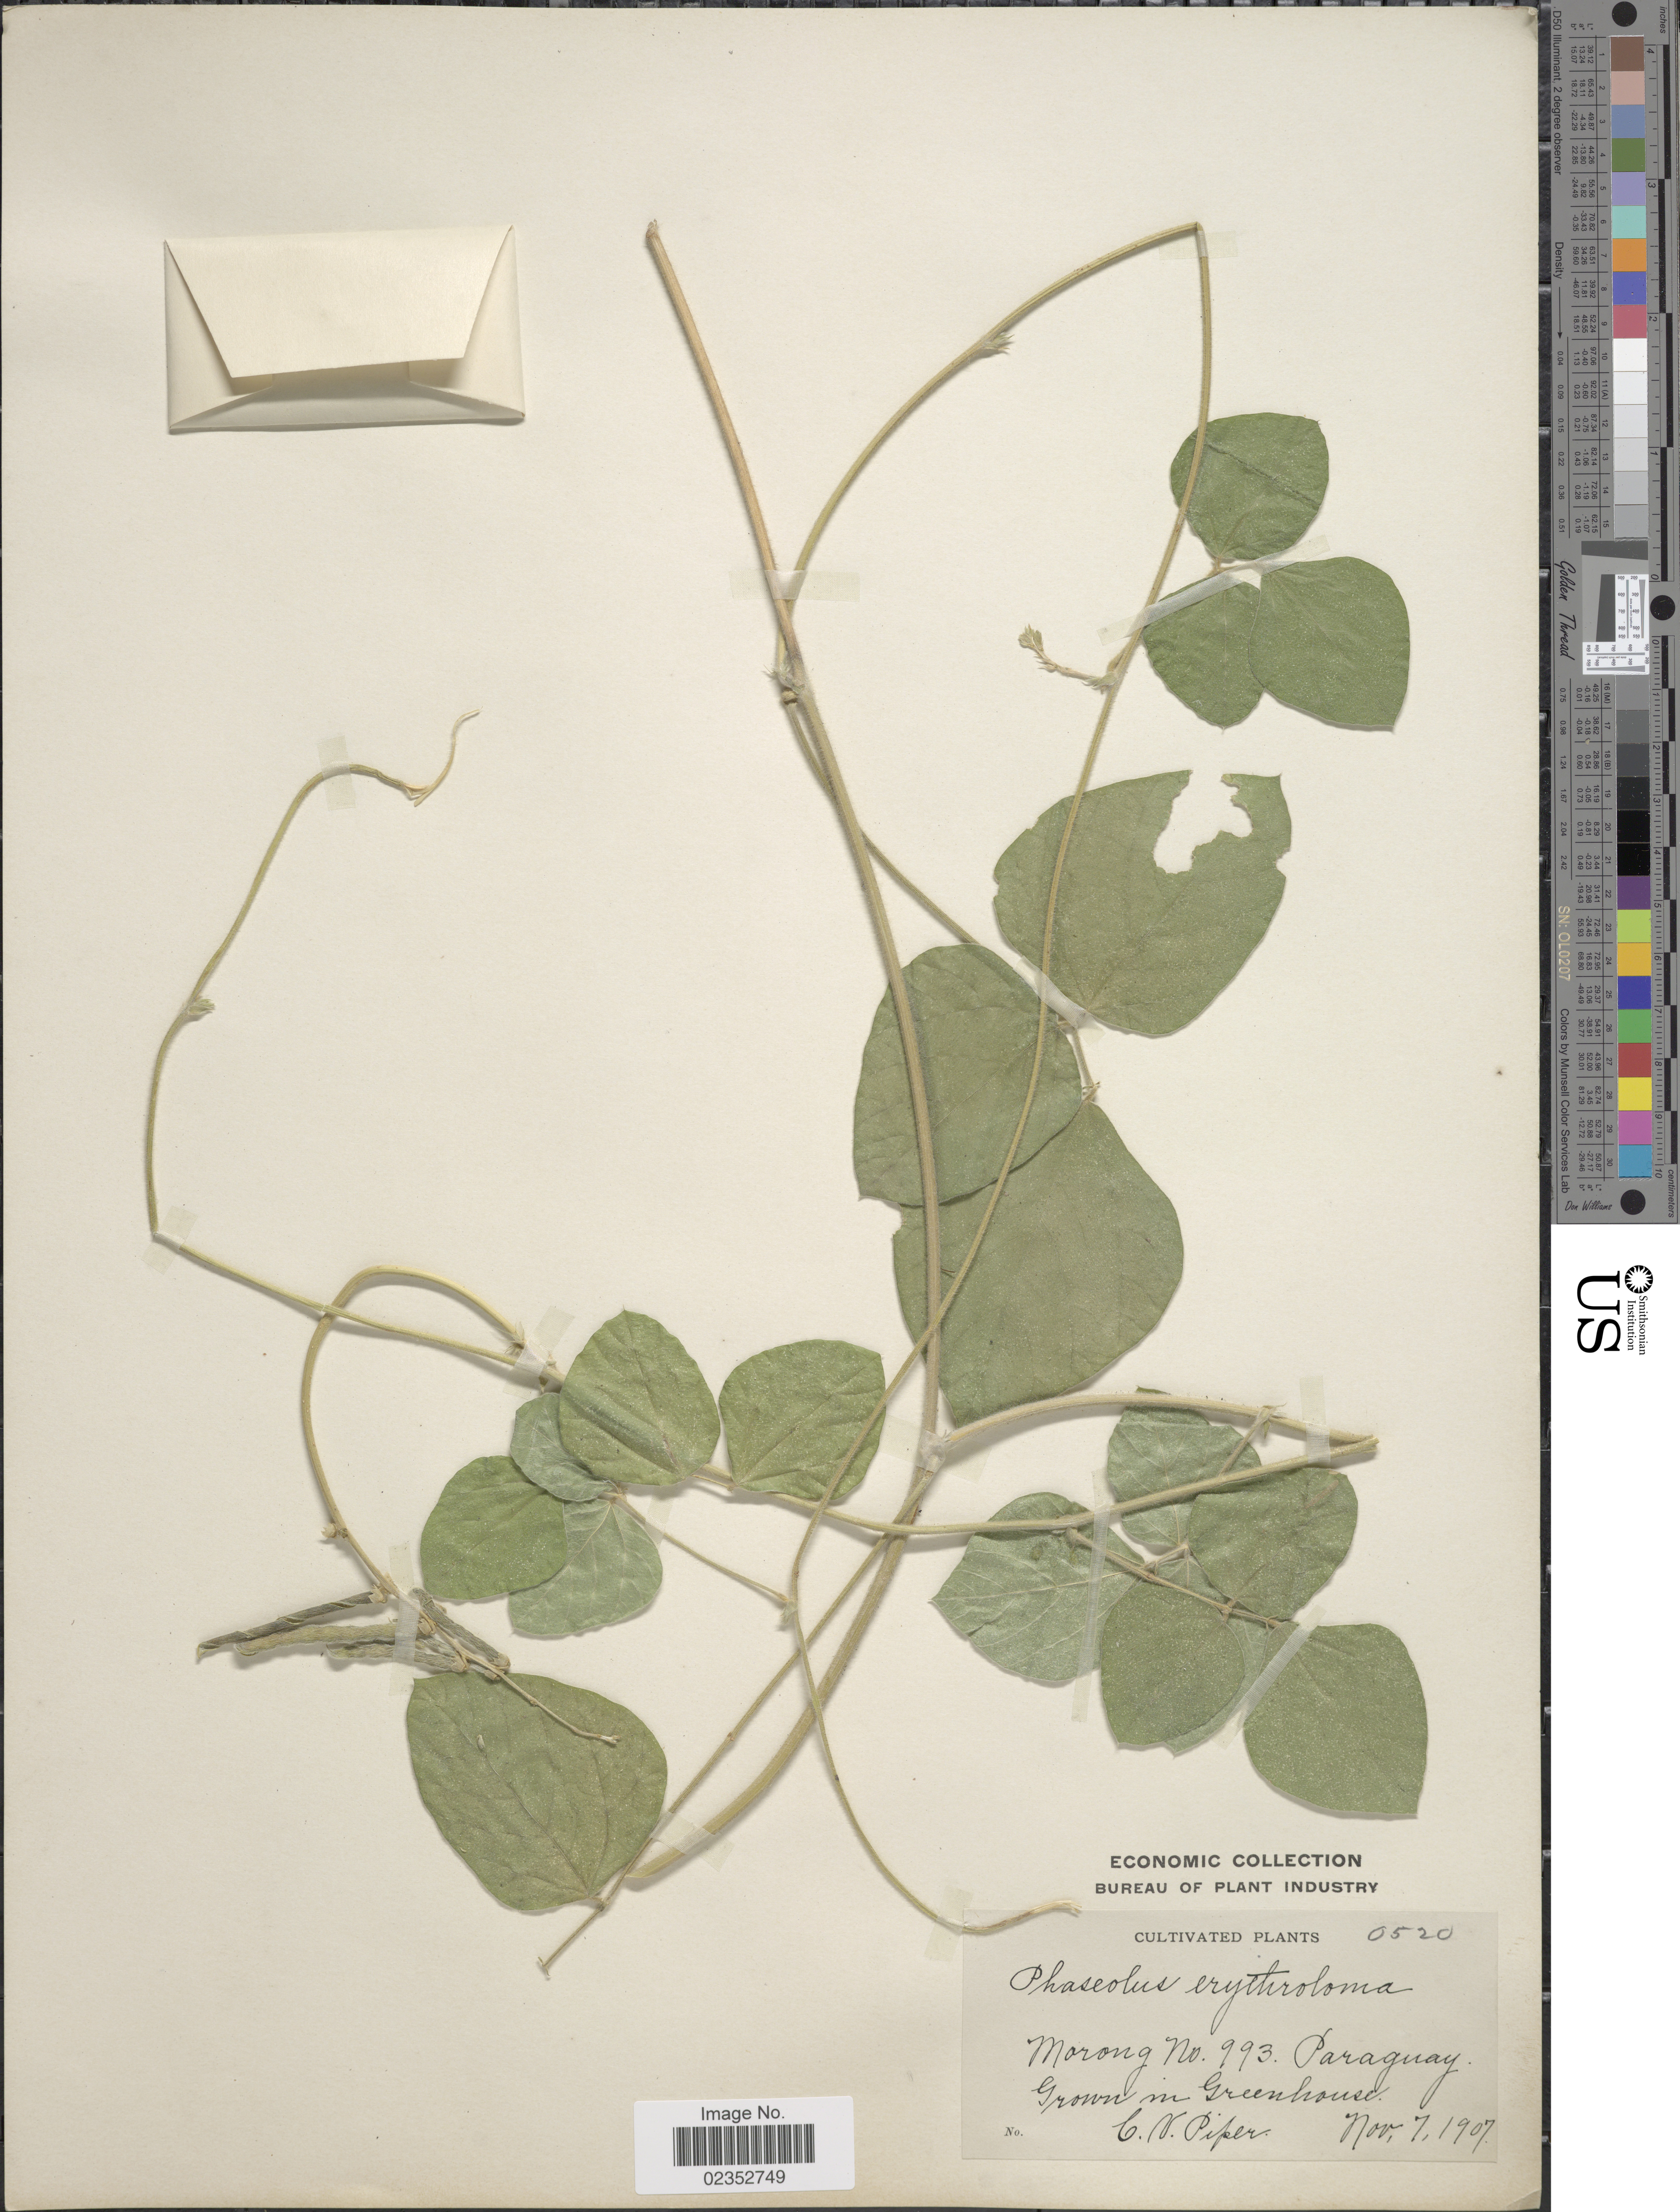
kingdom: Plantae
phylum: Tracheophyta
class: Magnoliopsida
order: Fabales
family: Fabaceae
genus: Macroptilium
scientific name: Macroptilium erythroloma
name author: (Mart. ex Benth.) Urb.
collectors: C. V. Piper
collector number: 0520/Morong 993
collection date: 1907-11-07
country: United States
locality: Bureau of Plant Industry, Grown in Greenhouse. (Originally collected by Morong in Paraguay.)